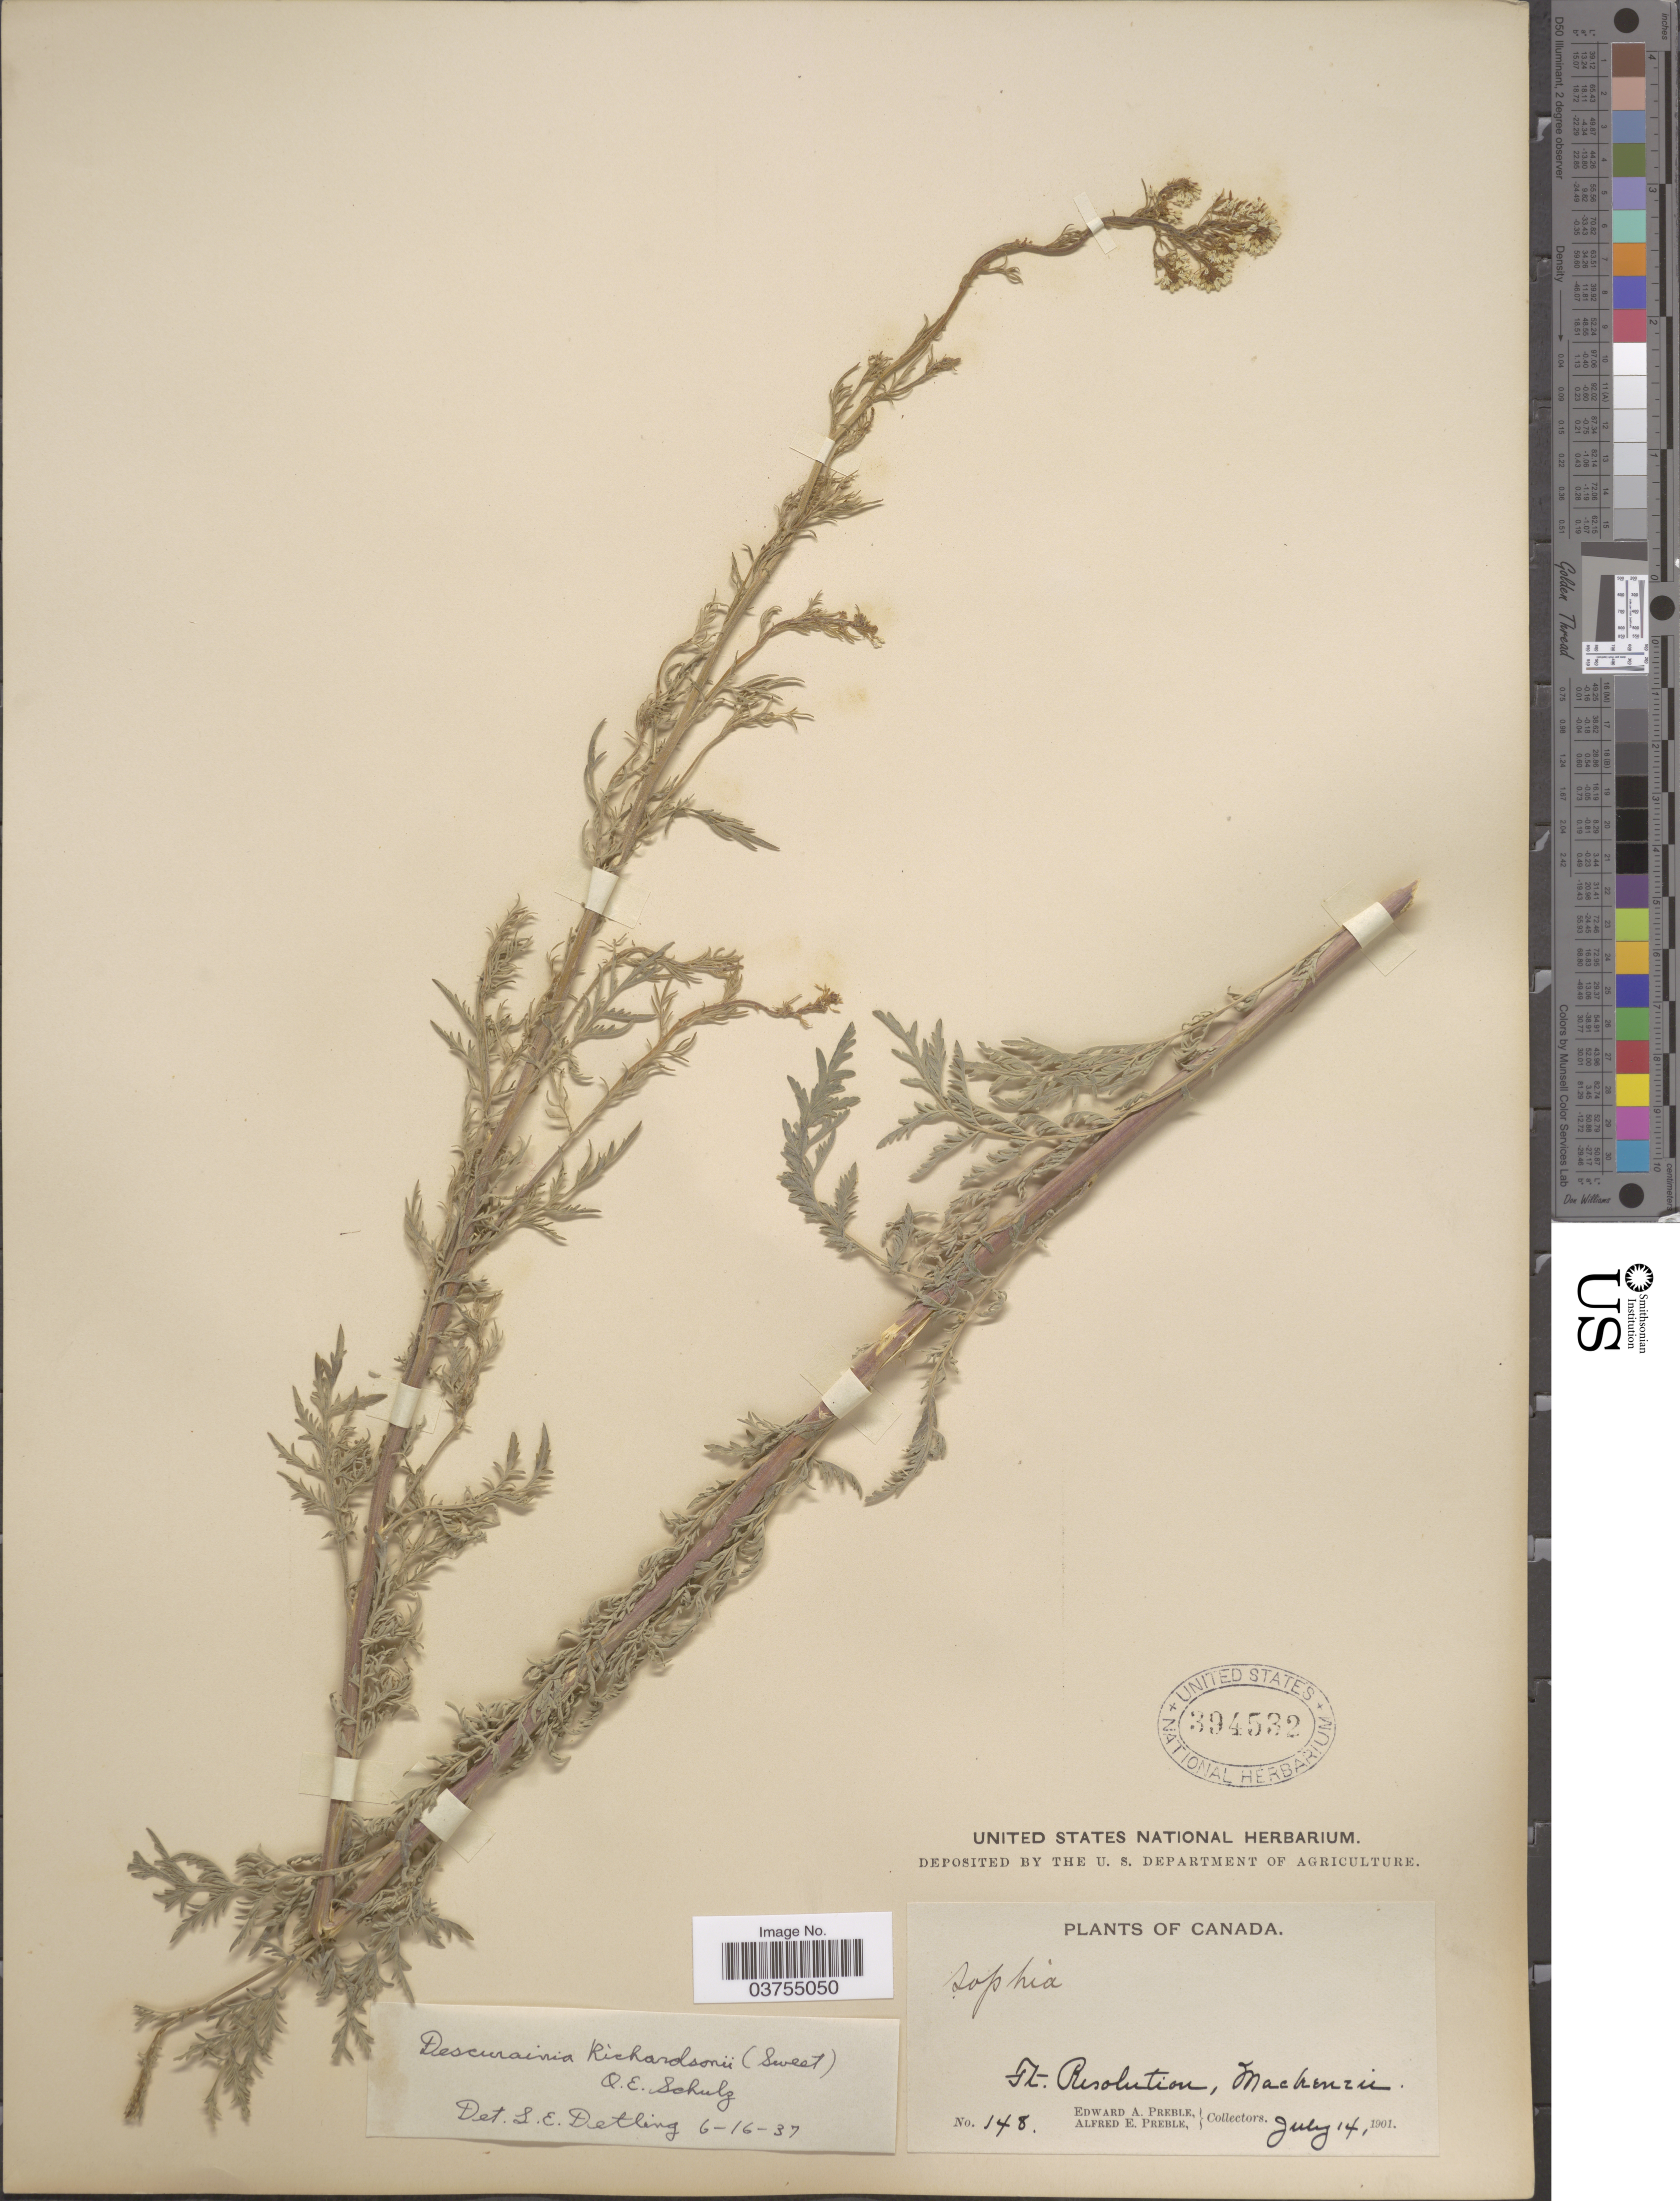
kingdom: Plantae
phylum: Tracheophyta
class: Magnoliopsida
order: Brassicales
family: Brassicaceae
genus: Descurainia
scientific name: Descurainia richardsonii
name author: (C.A. Mey.) O.E. Schulz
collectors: E. Preble & A. Preble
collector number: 148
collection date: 1901-07-14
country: Canada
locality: Ft. Resolution, Mackenzie.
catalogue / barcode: US 394532